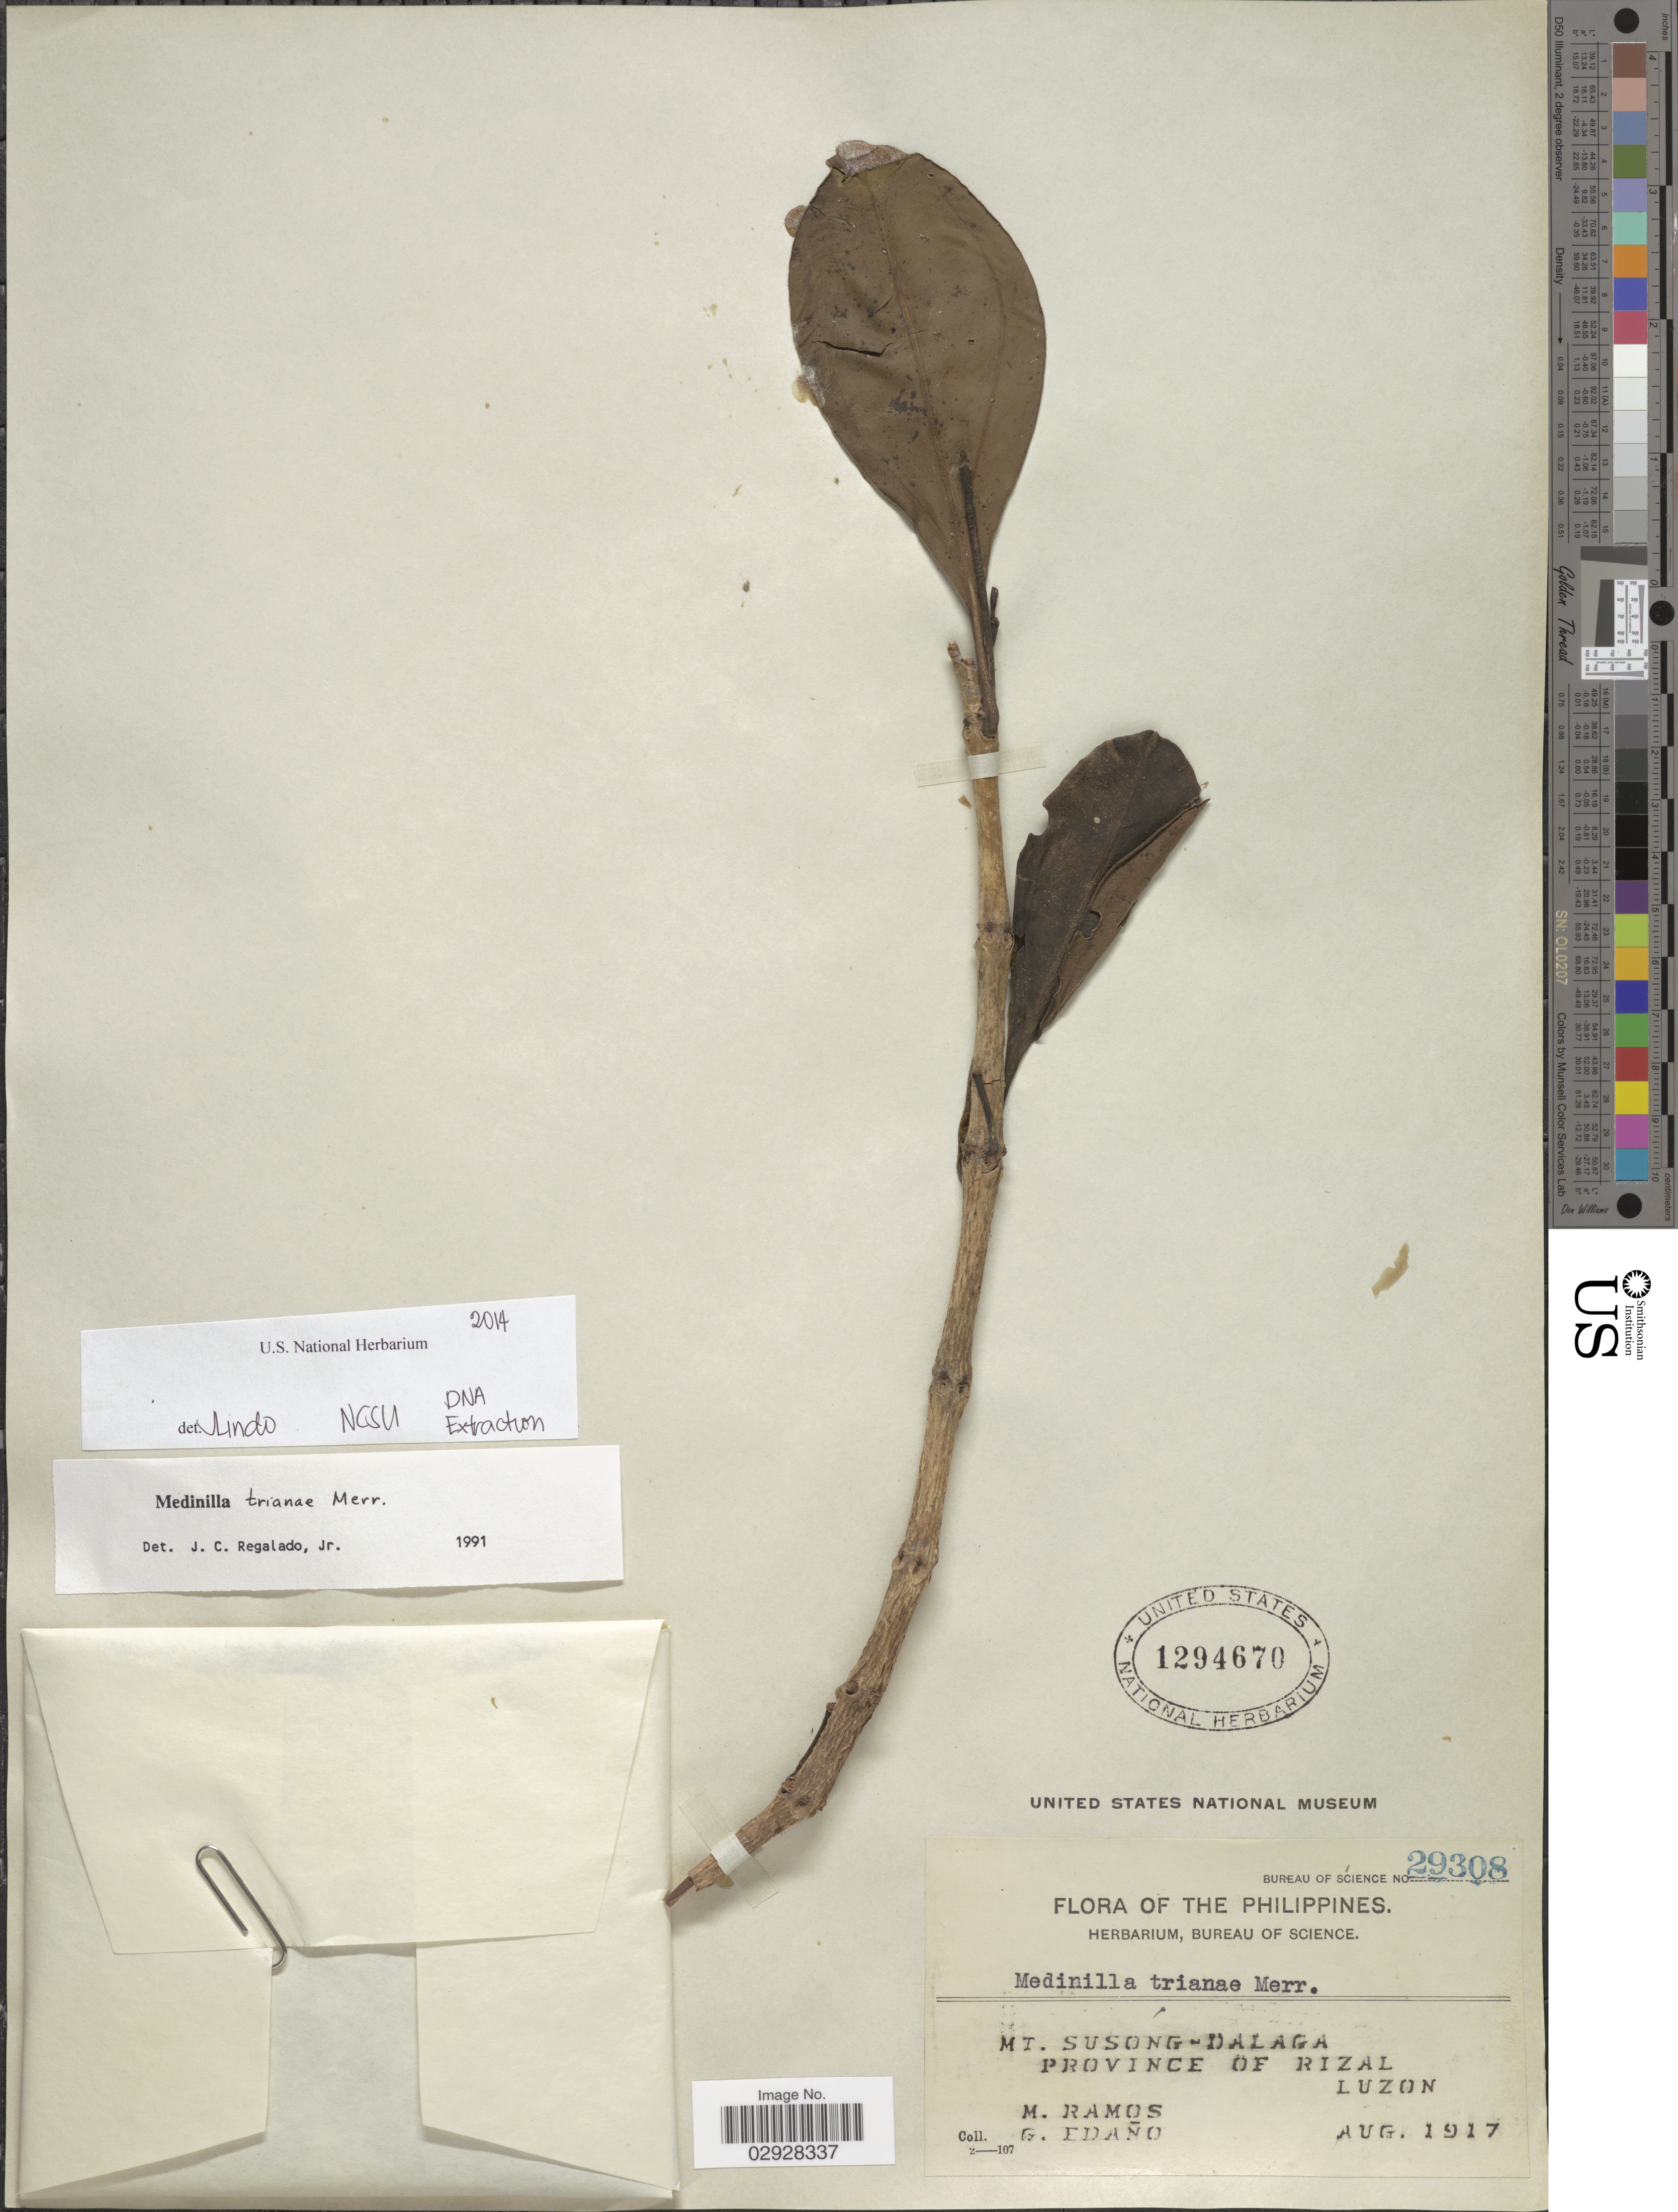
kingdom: Plantae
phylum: Tracheophyta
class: Magnoliopsida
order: Myrtales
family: Melastomataceae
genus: Medinilla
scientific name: Medinilla trianae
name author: Merr.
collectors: M. Ramos & G. Edaño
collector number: Bureau of Science 29308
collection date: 1917-08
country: Philippines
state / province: Calabarzon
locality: Mt. Susong-Dalaga, Province of Rizal, Luzon.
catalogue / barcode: US 1294670